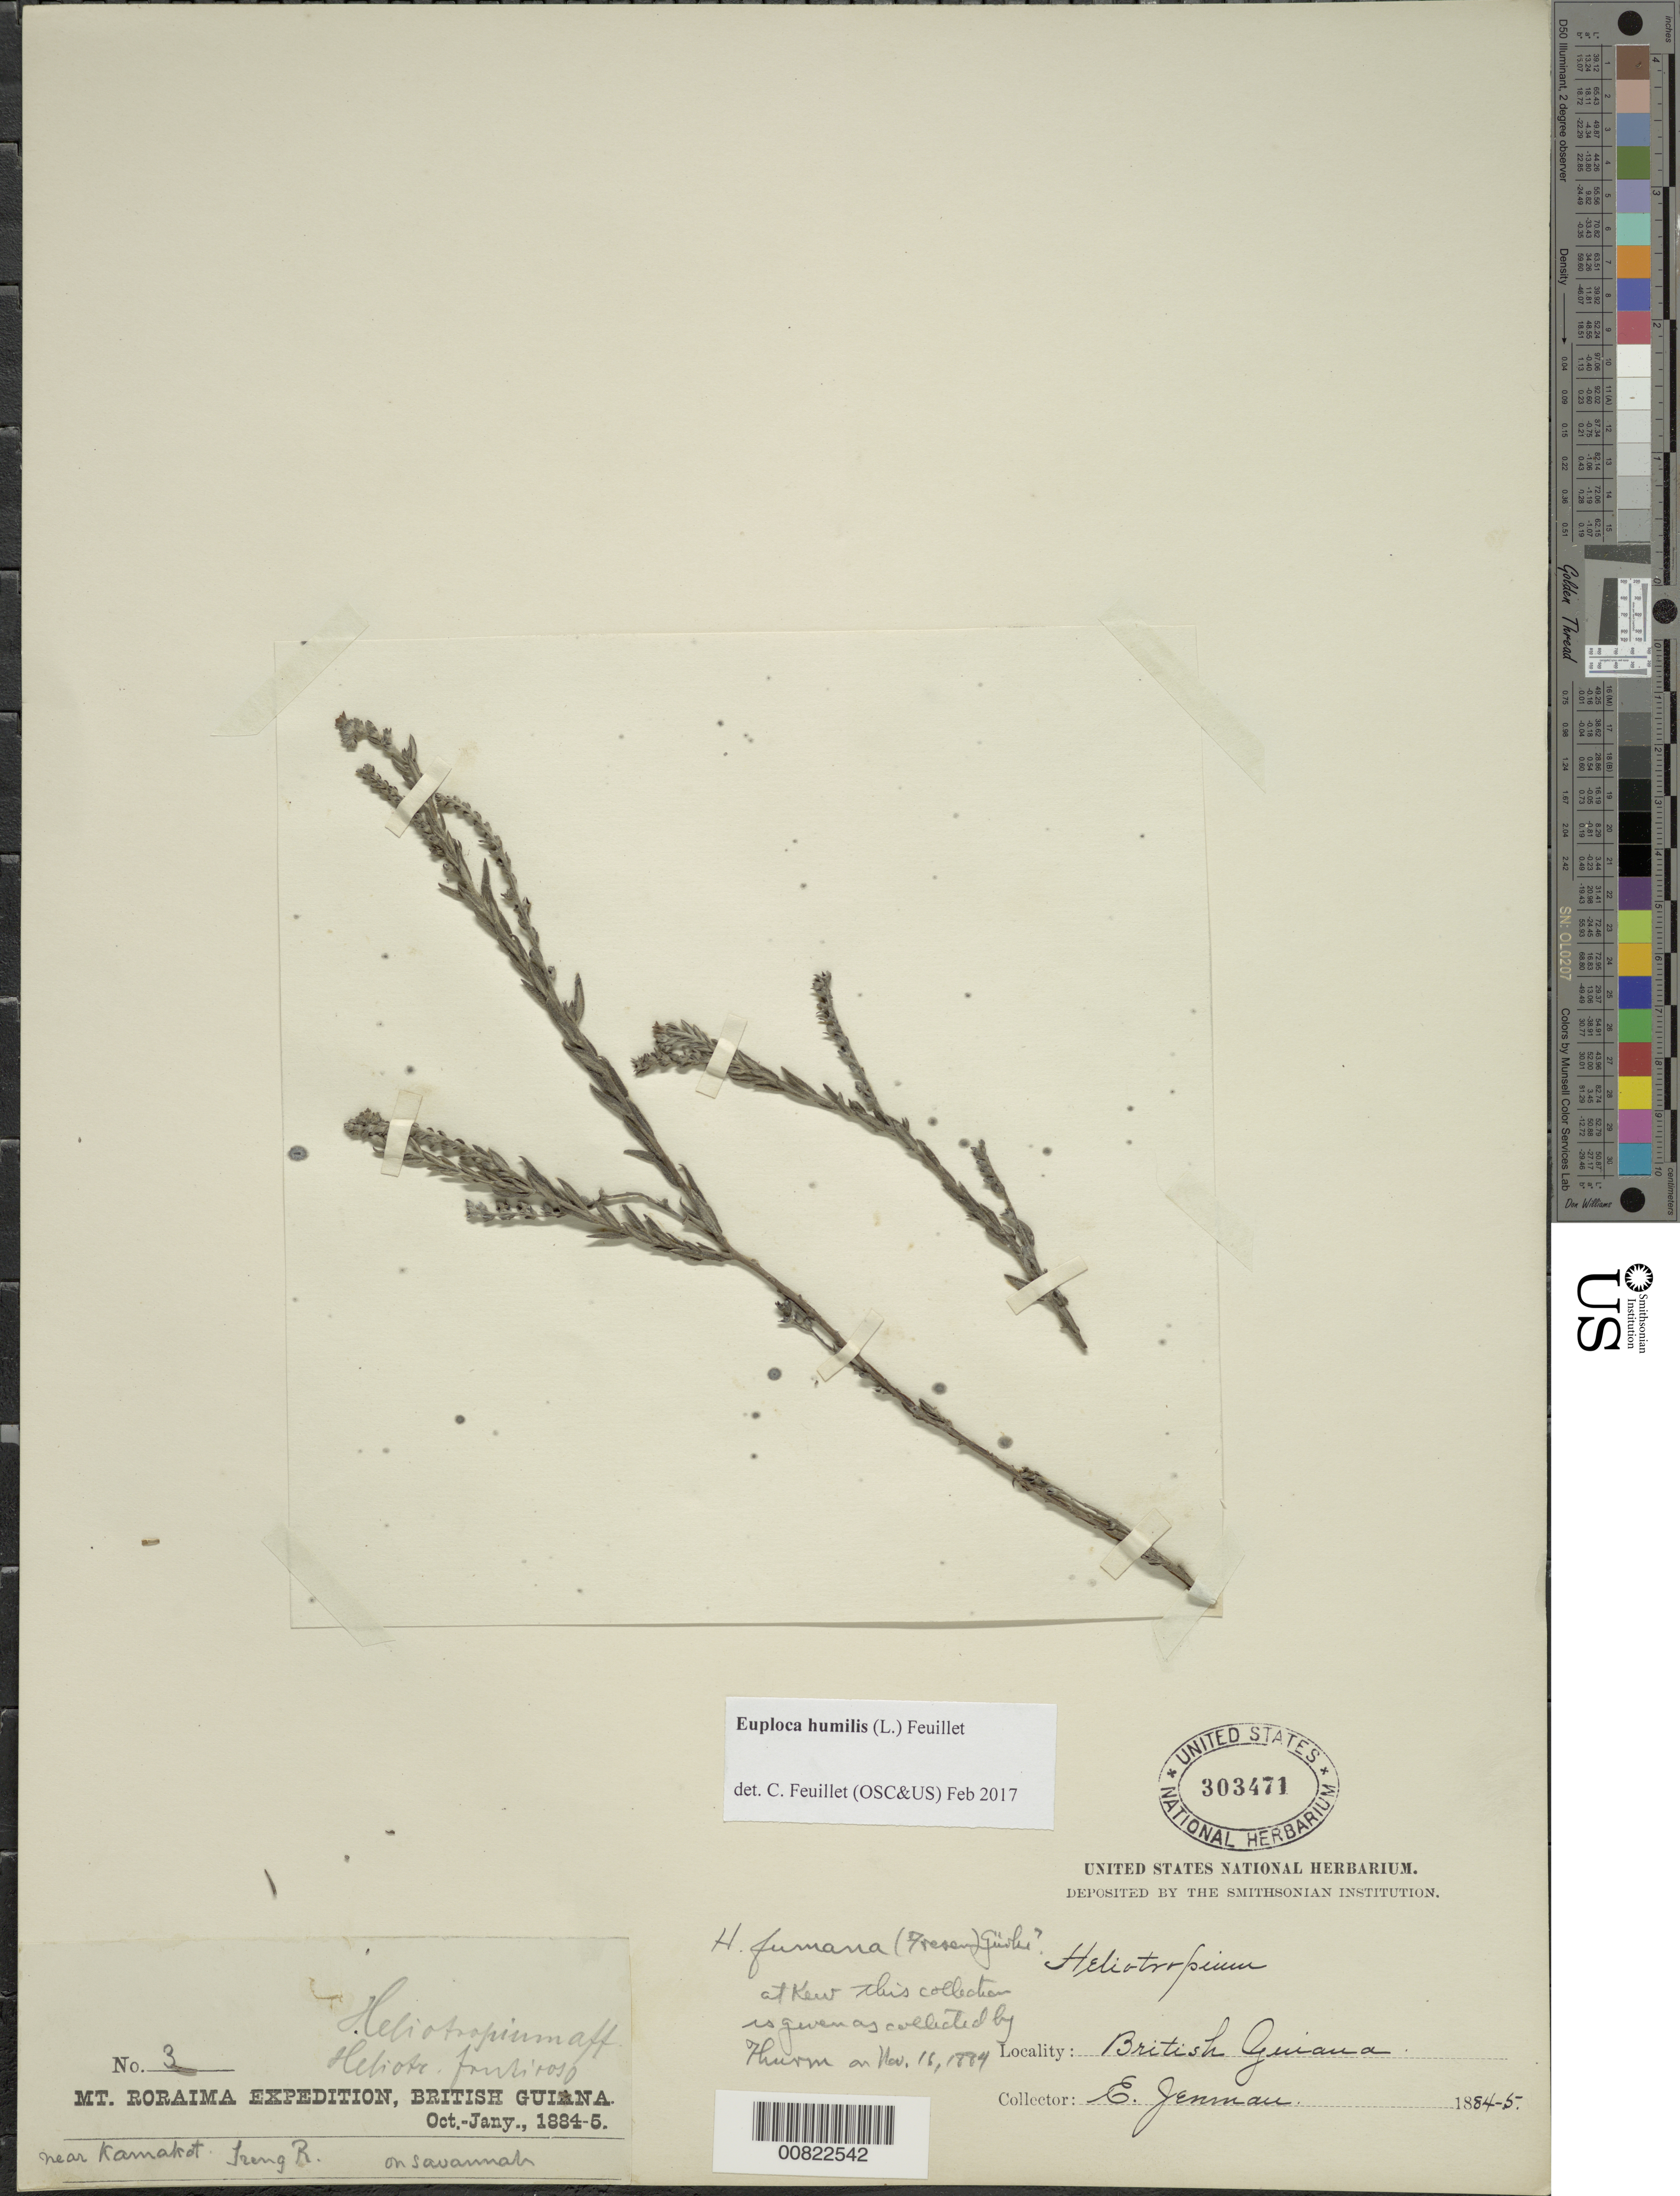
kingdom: Plantae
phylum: Tracheophyta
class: Magnoliopsida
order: Boraginales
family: Heliotropiaceae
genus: Heliotropium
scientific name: Heliotropium fumana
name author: (Fresen.) Gürke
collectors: G. S. Jenman & -. Thurm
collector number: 3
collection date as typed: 16 November 1884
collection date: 1884-11-16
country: Guyana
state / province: Cuyuni-Mazaruni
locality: Kamakat Irong River, near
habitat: Savanna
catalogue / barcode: US 303471